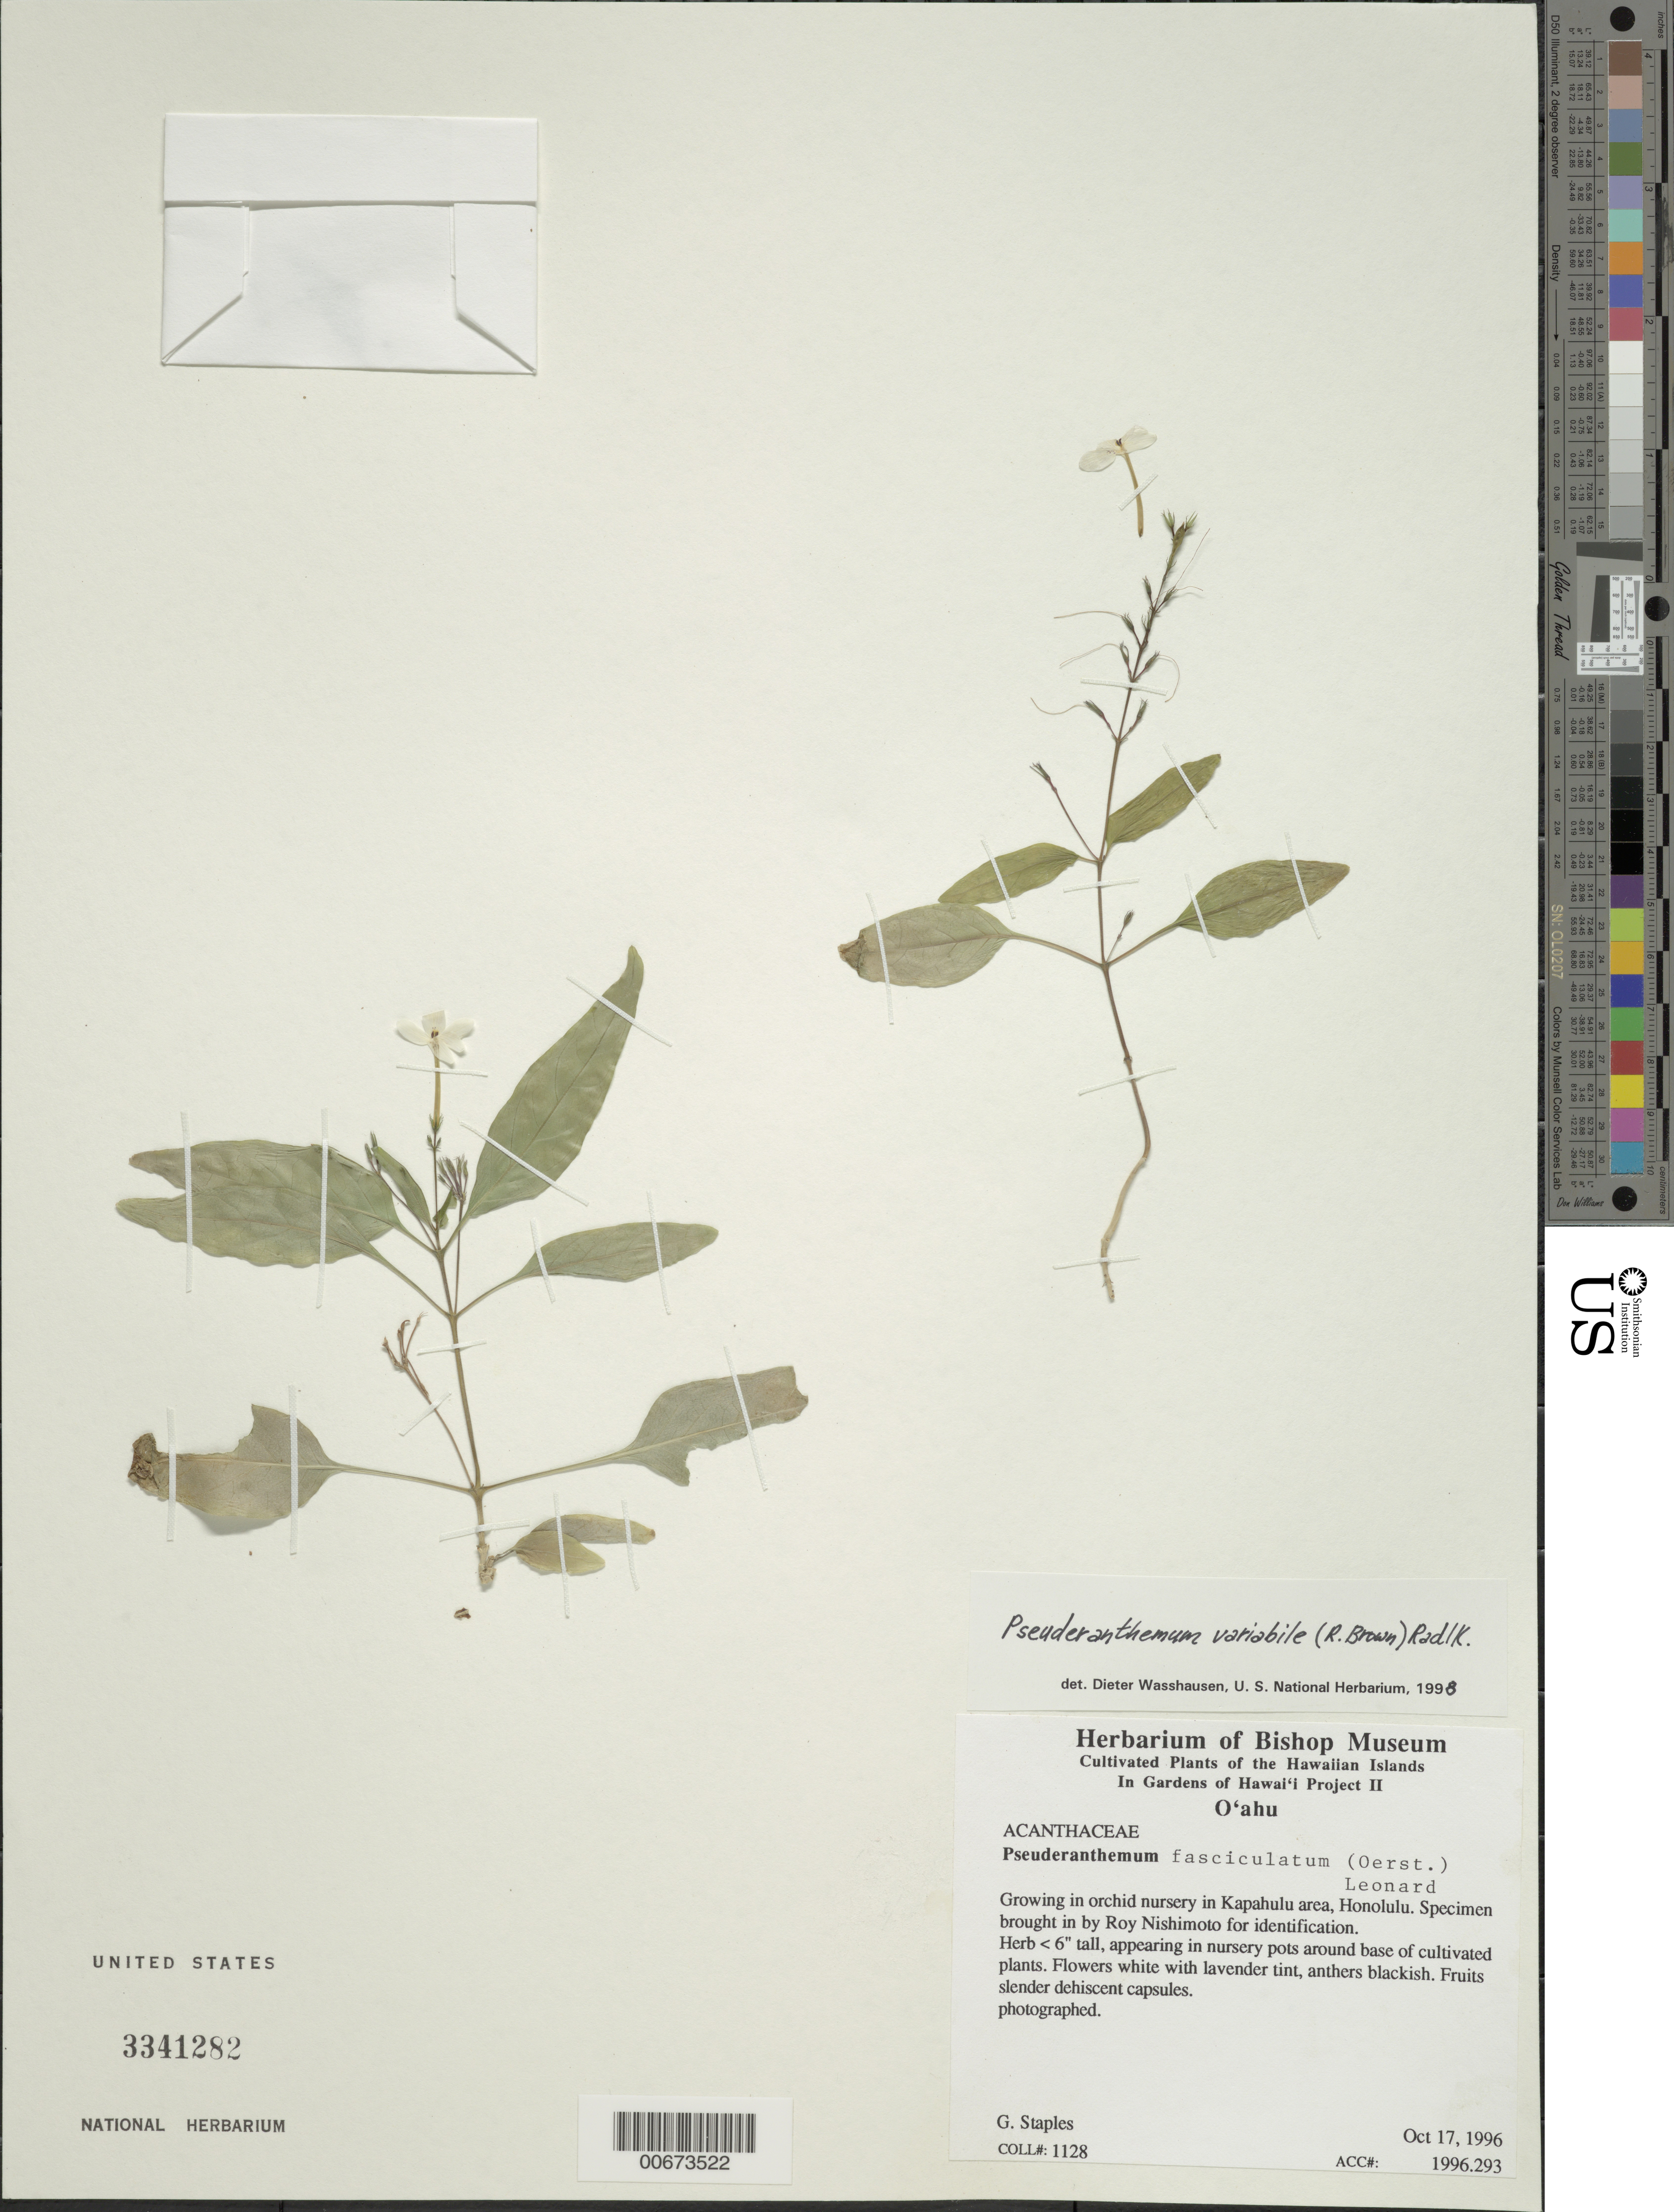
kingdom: Plantae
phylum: Tracheophyta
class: Magnoliopsida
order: Lamiales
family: Acanthaceae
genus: Pseuderanthemum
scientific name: Pseuderanthemum variabile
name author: (R. Br.) Radlk.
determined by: Wasshausen, Dieter C., (BOT), Smithsonian Institution - National Museum of Natural History (UNITED STATES)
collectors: G. Staples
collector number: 1128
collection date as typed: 17 Oct 1996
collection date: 1996-10-17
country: United States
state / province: Hawaii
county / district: Honolulu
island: Oahu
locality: Honolulu, growing in orchid nursery in Kapahulu area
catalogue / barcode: US 3341282